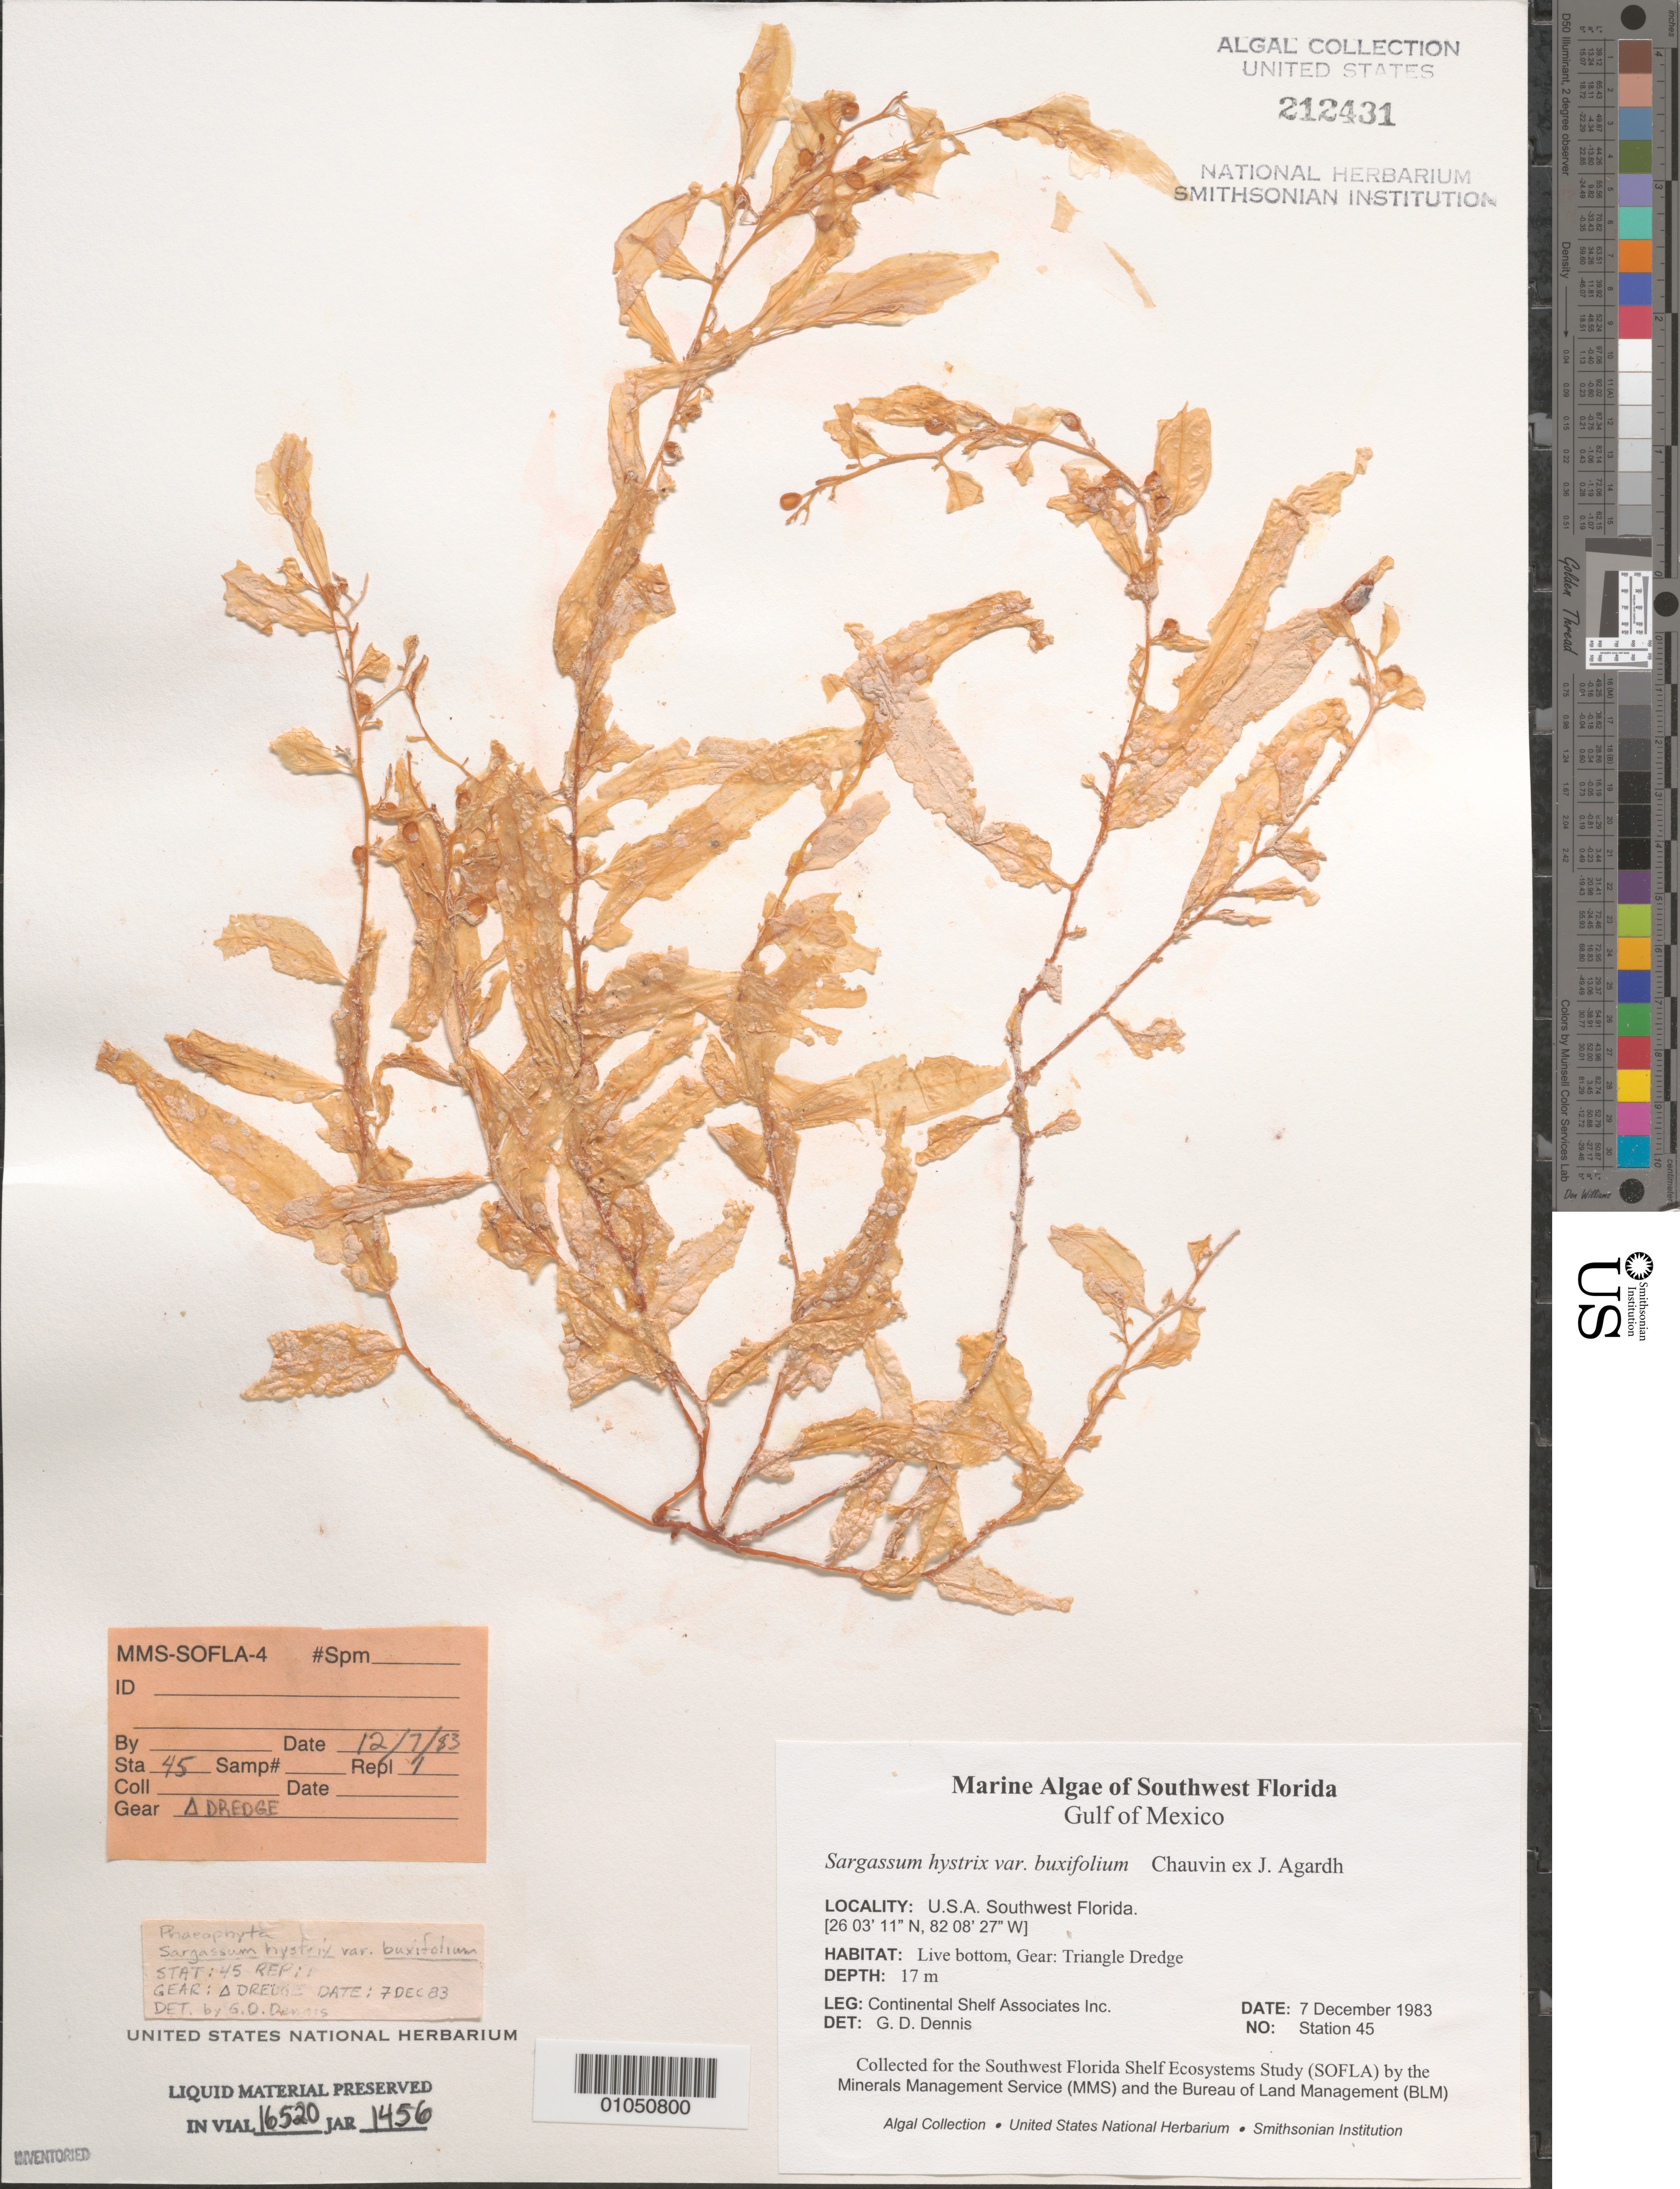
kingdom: Chromista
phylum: Ochrophyta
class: Phaeophyceae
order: Fucales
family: Sargassaceae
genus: Sargassum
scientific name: Sargassum hystrix var. buxifolium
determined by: Dennis, G. D.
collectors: Continental Shelf Associates Inc.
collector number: Station 45 Repl 1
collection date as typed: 07 Dec 1983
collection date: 1983-12-07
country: United States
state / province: Florida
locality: Gulf of Mexico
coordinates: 26 03'11"N, 82 08'27"W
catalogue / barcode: US 212431